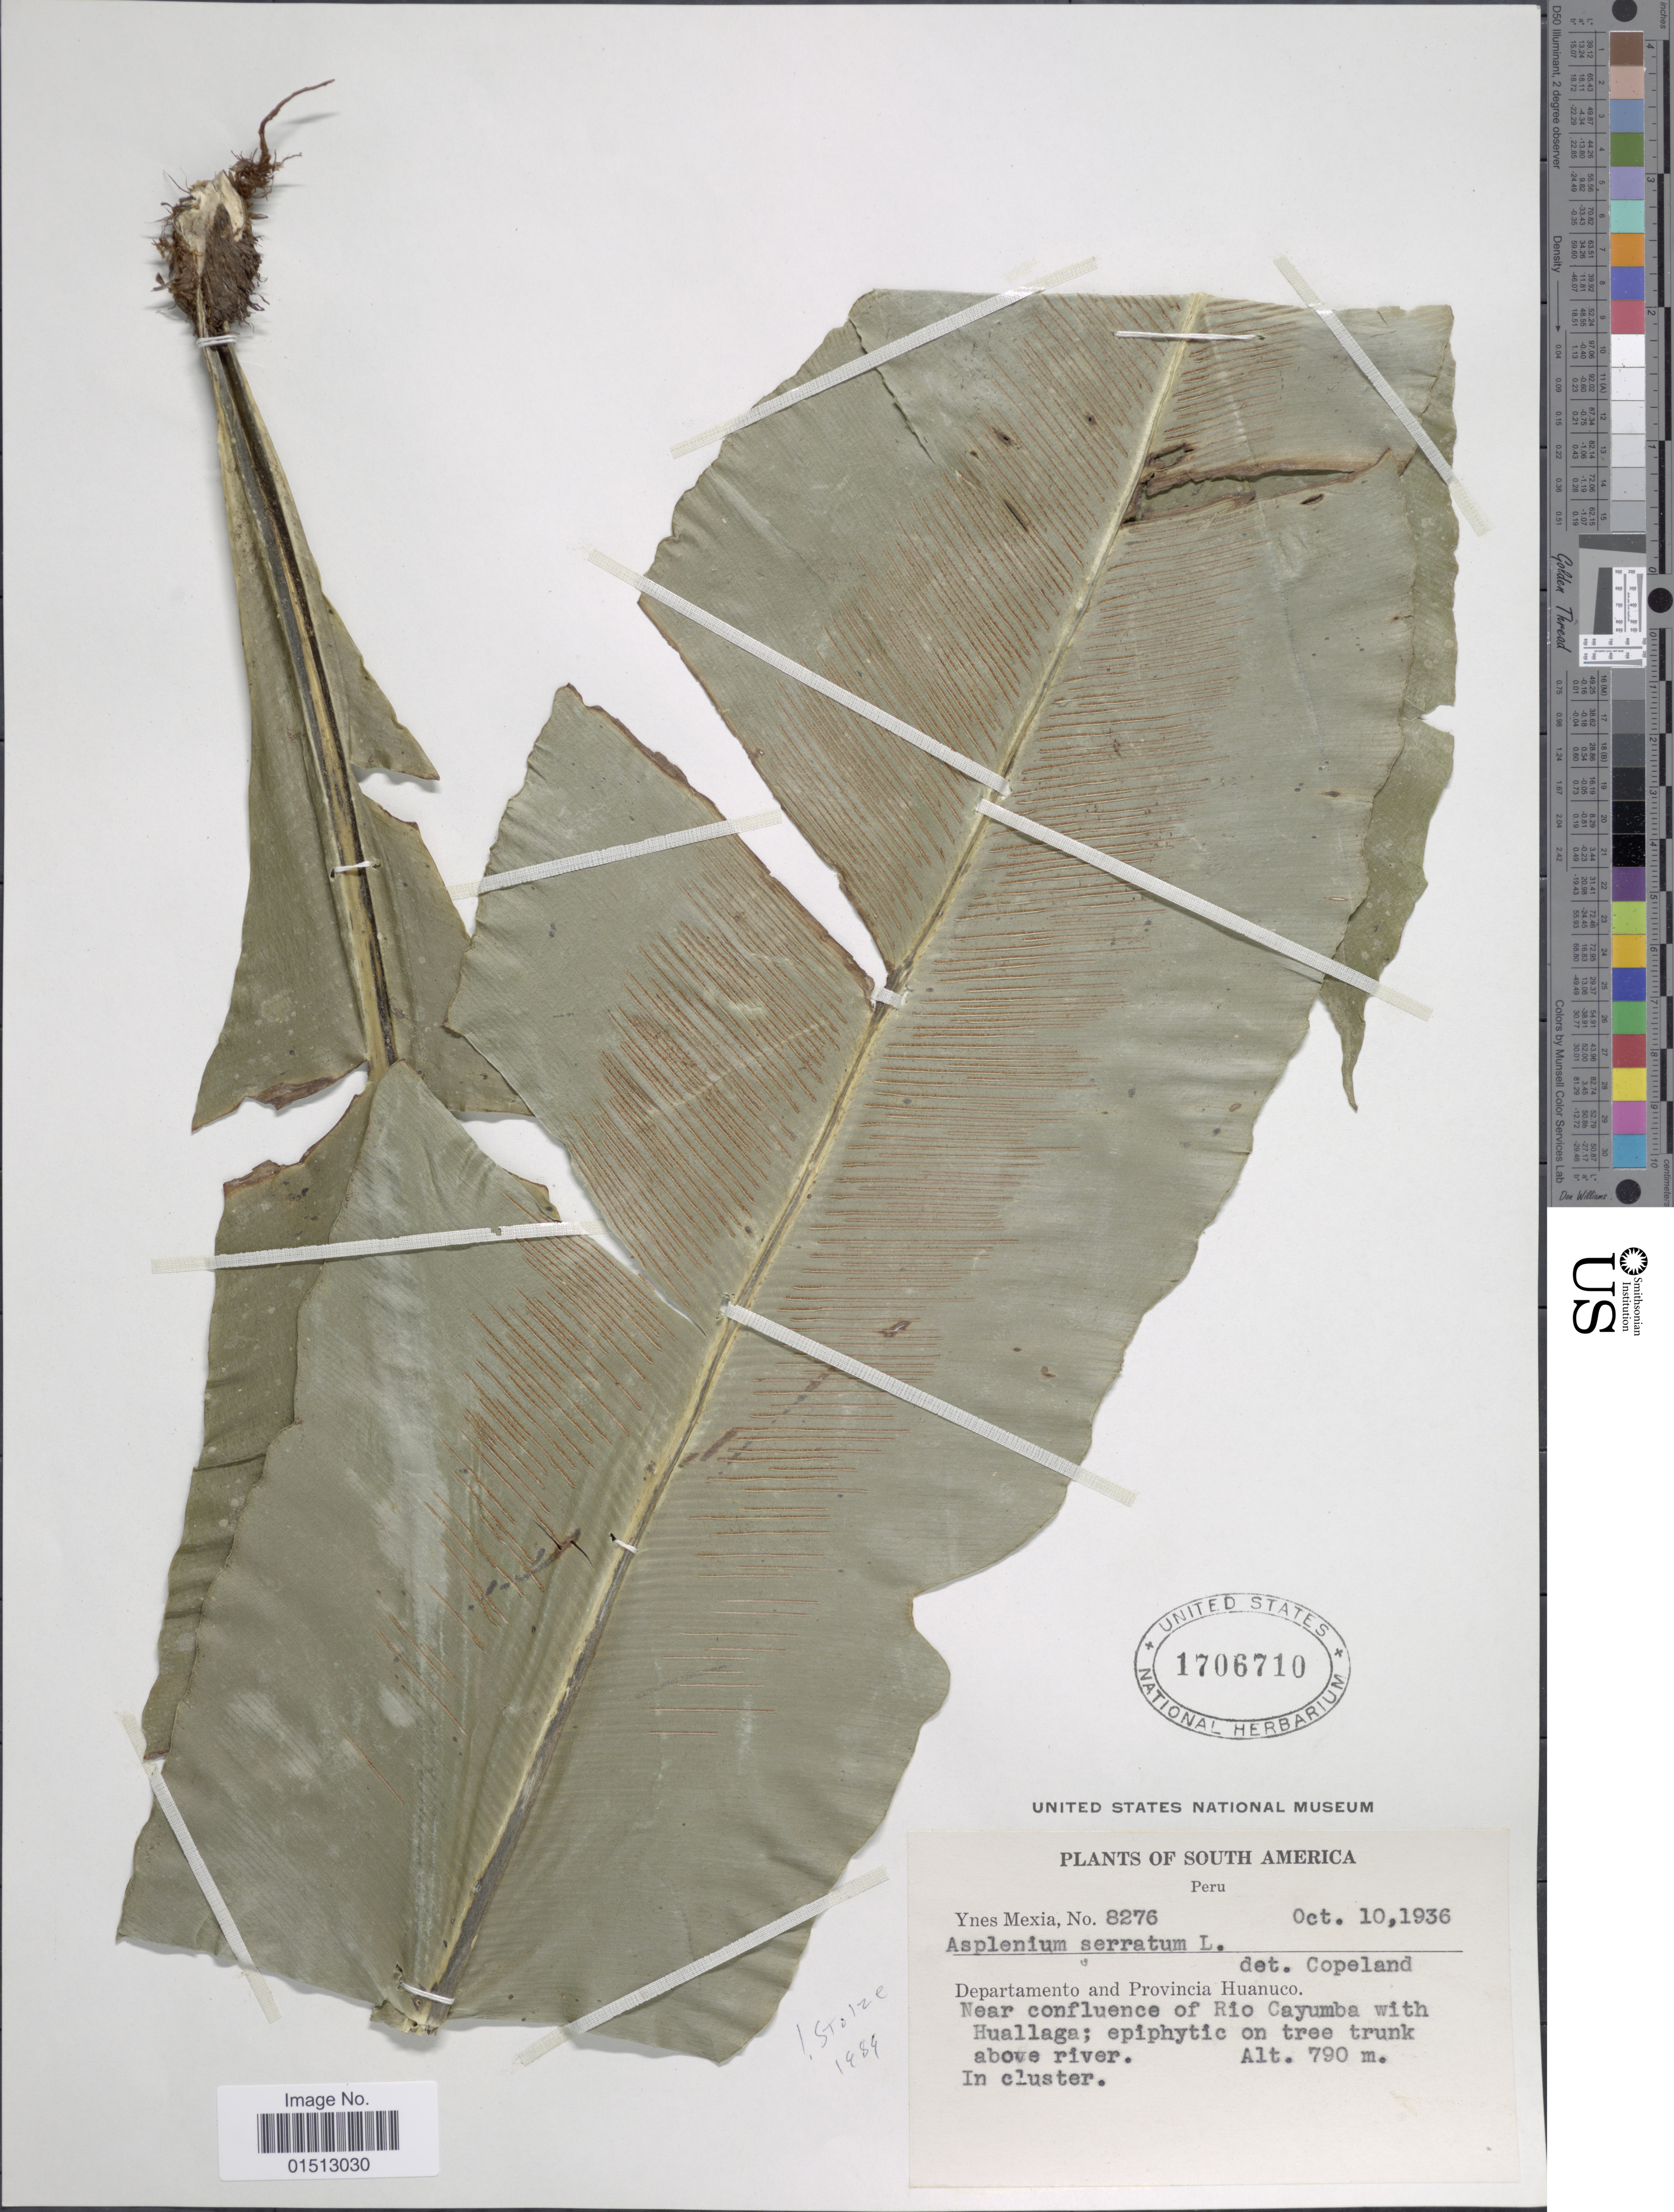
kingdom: Plantae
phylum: Tracheophyta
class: Polypodiopsida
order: Polypodiales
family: Aspleniaceae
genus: Asplenium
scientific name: Asplenium serratum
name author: L.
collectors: Y. Mexia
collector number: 8276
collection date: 1936-10-10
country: Peru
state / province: Huánuco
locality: South America, Departamento and Provincia Huanuco, Near confluence of Rio Cayumba with Huallaga.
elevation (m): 790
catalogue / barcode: US 1706710